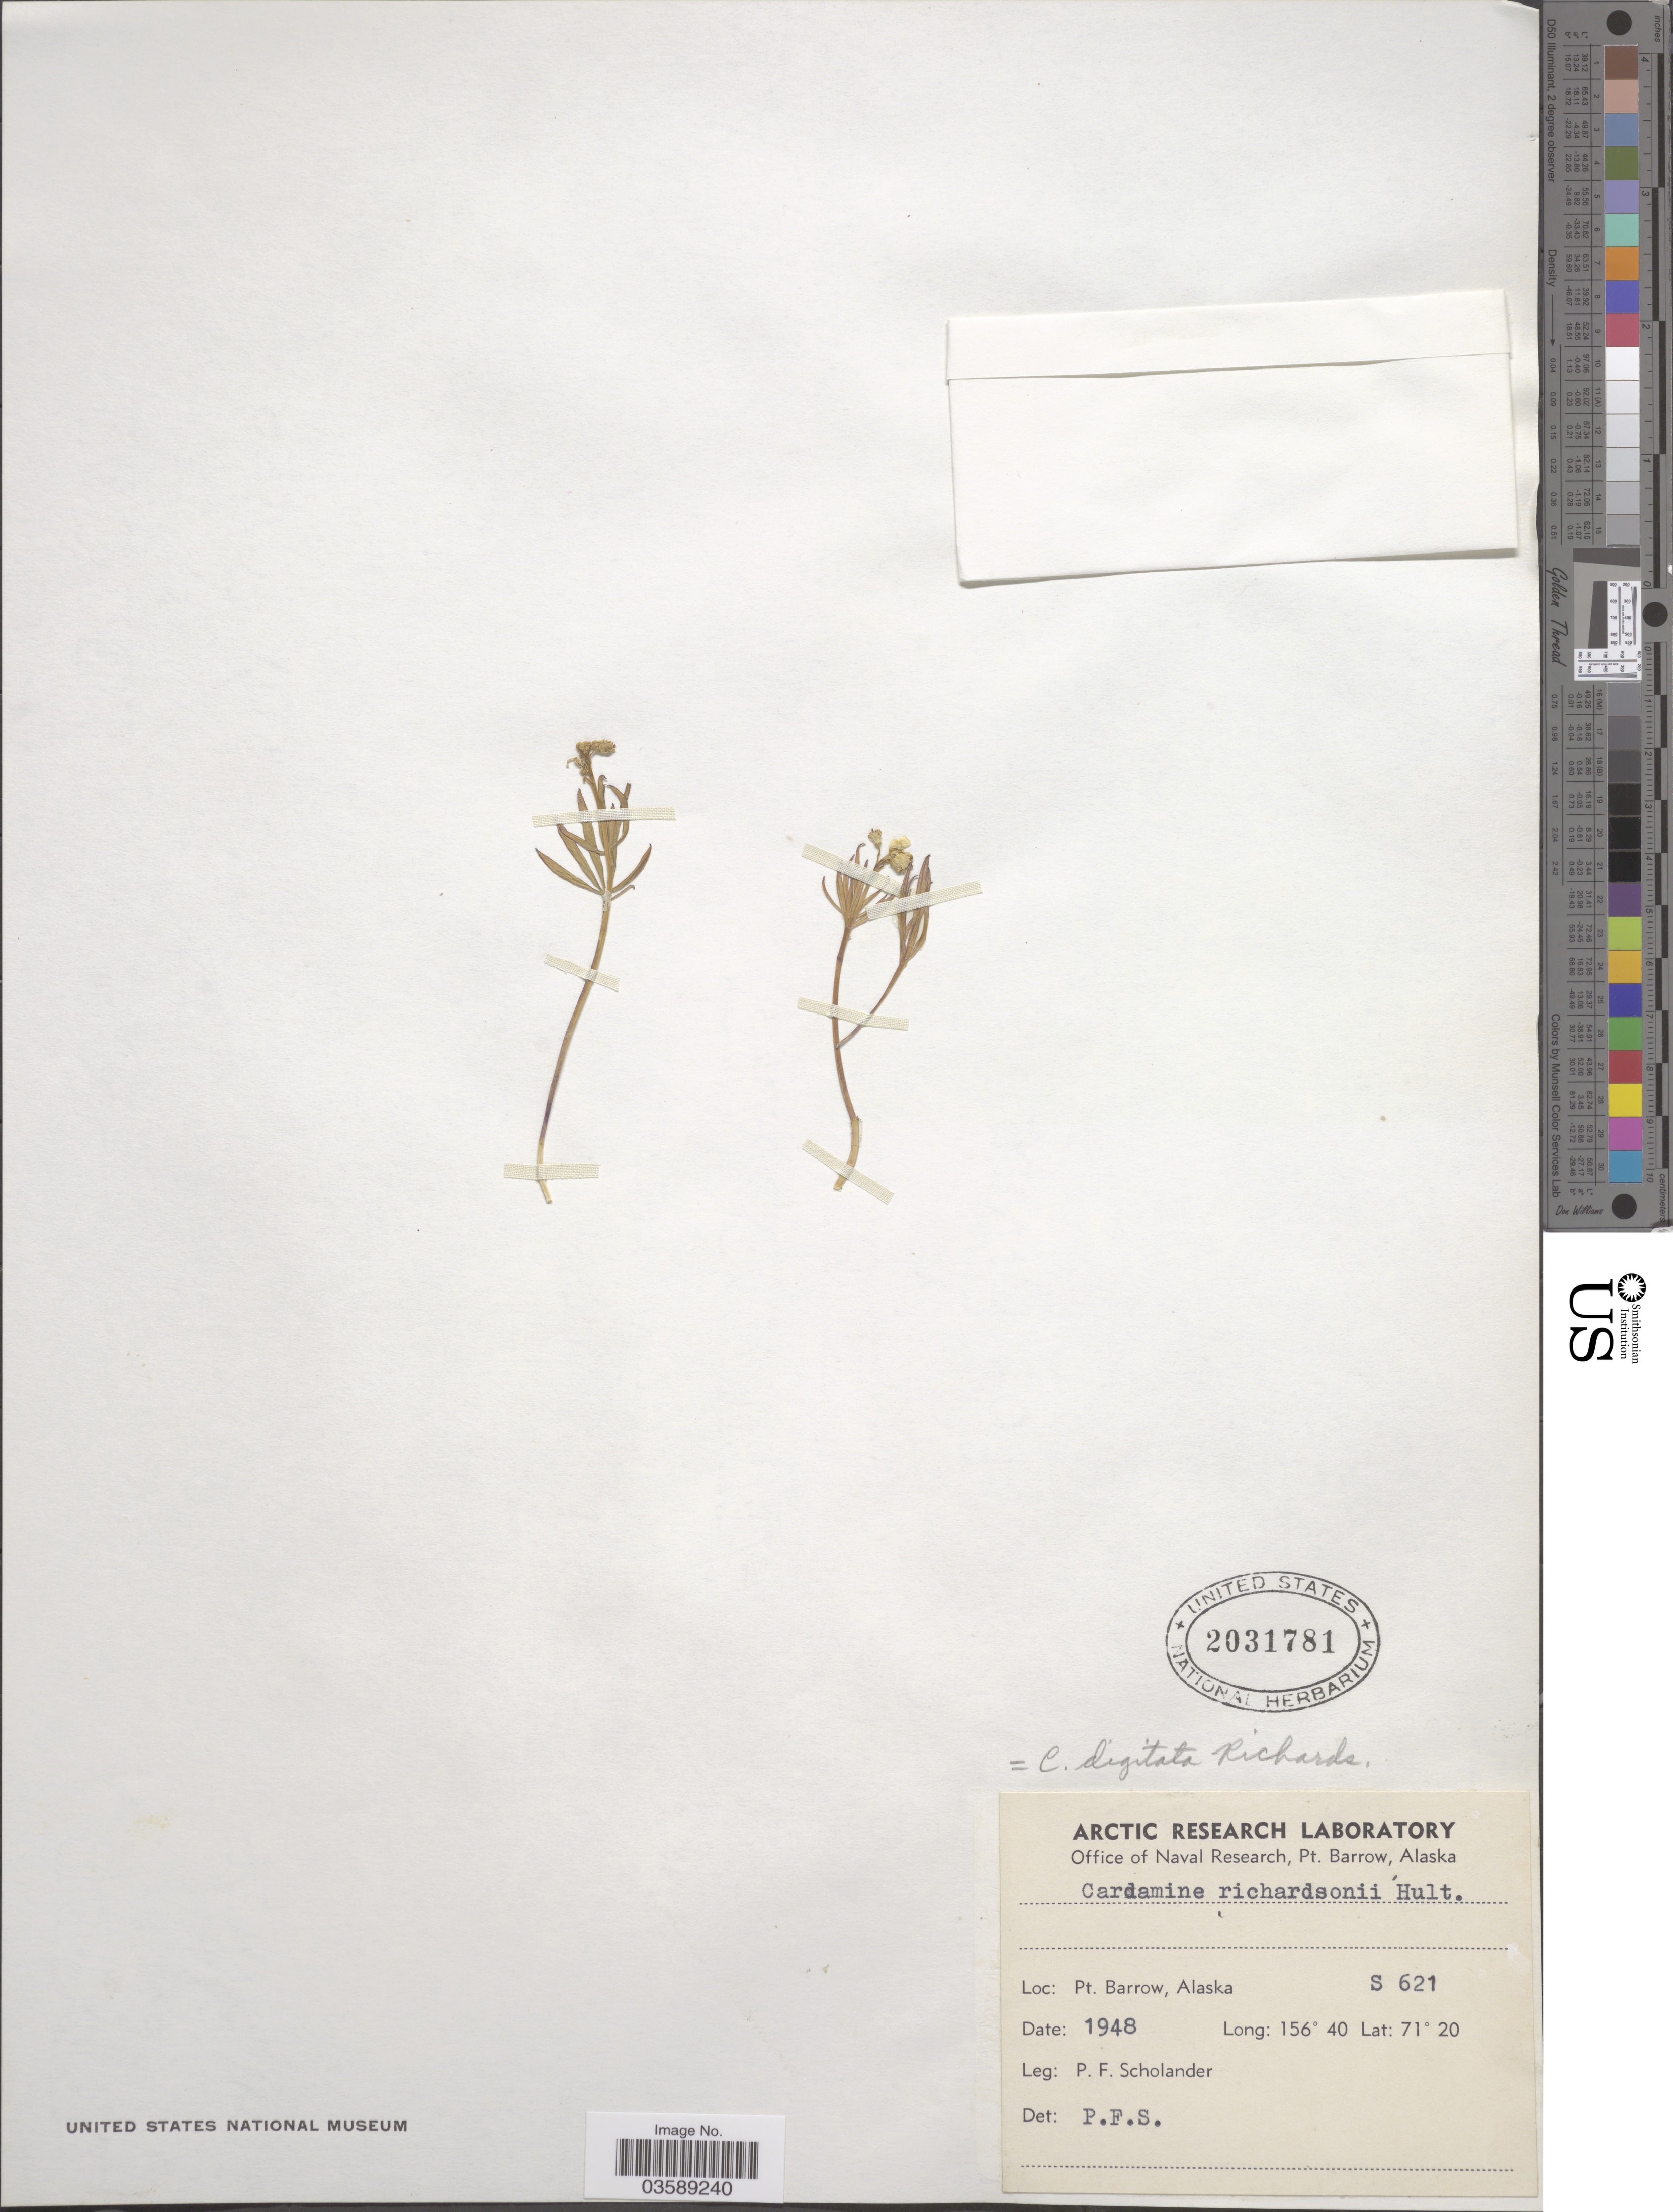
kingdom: Plantae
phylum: Tracheophyta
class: Magnoliopsida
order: Brassicales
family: Brassicaceae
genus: Cardamine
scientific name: Cardamine digitata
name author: Richardson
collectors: P. Scholander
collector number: S 621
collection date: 1948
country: United States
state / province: Alaska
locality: Pt. Barrow.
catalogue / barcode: US 2031781